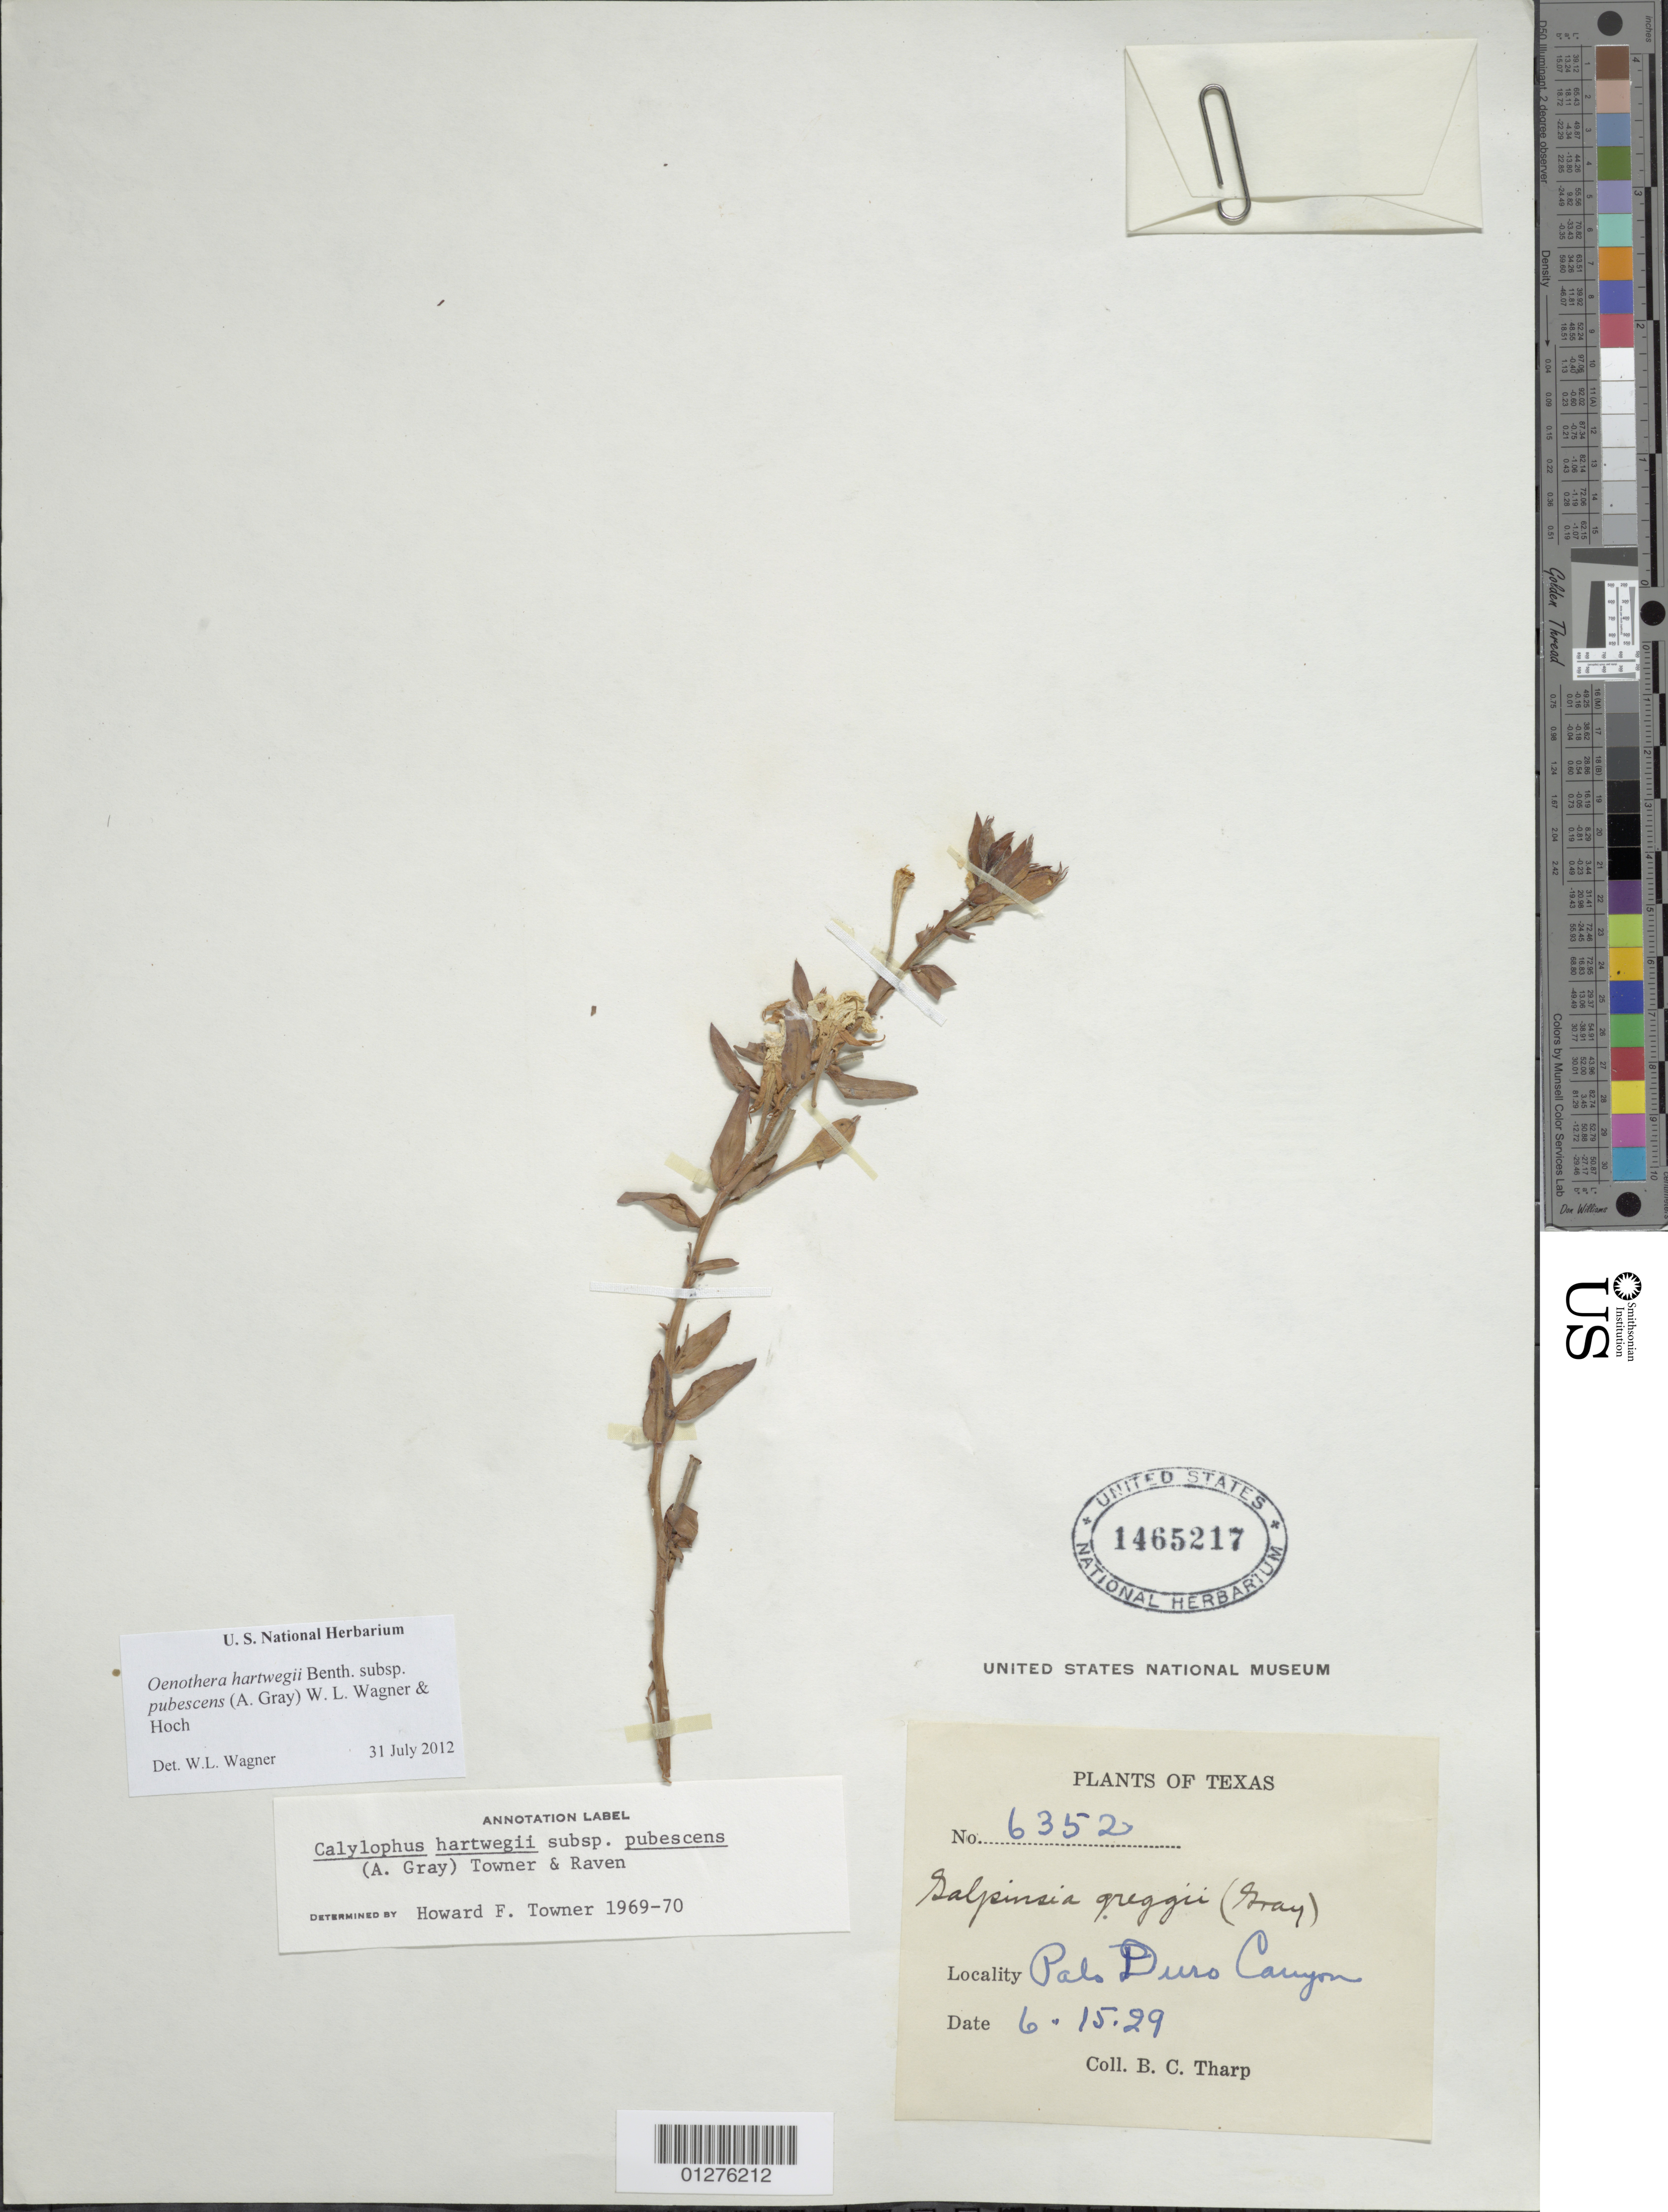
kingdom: Plantae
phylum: Tracheophyta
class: Magnoliopsida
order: Myrtales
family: Onagraceae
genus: Oenothera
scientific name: Oenothera hartwegii subsp. pubescens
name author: (A. Gray) W.L. Wagner & Hoch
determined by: Wagner, W. L., (BOT), Smithsonian Institution - National Museum of Natural History (UNITED STATES)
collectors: B. C. Tharp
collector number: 6352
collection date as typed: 15 Jun 1929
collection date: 1929-06-15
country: United States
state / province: Texas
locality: Palo Duro Canyon.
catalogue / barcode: US 1465217